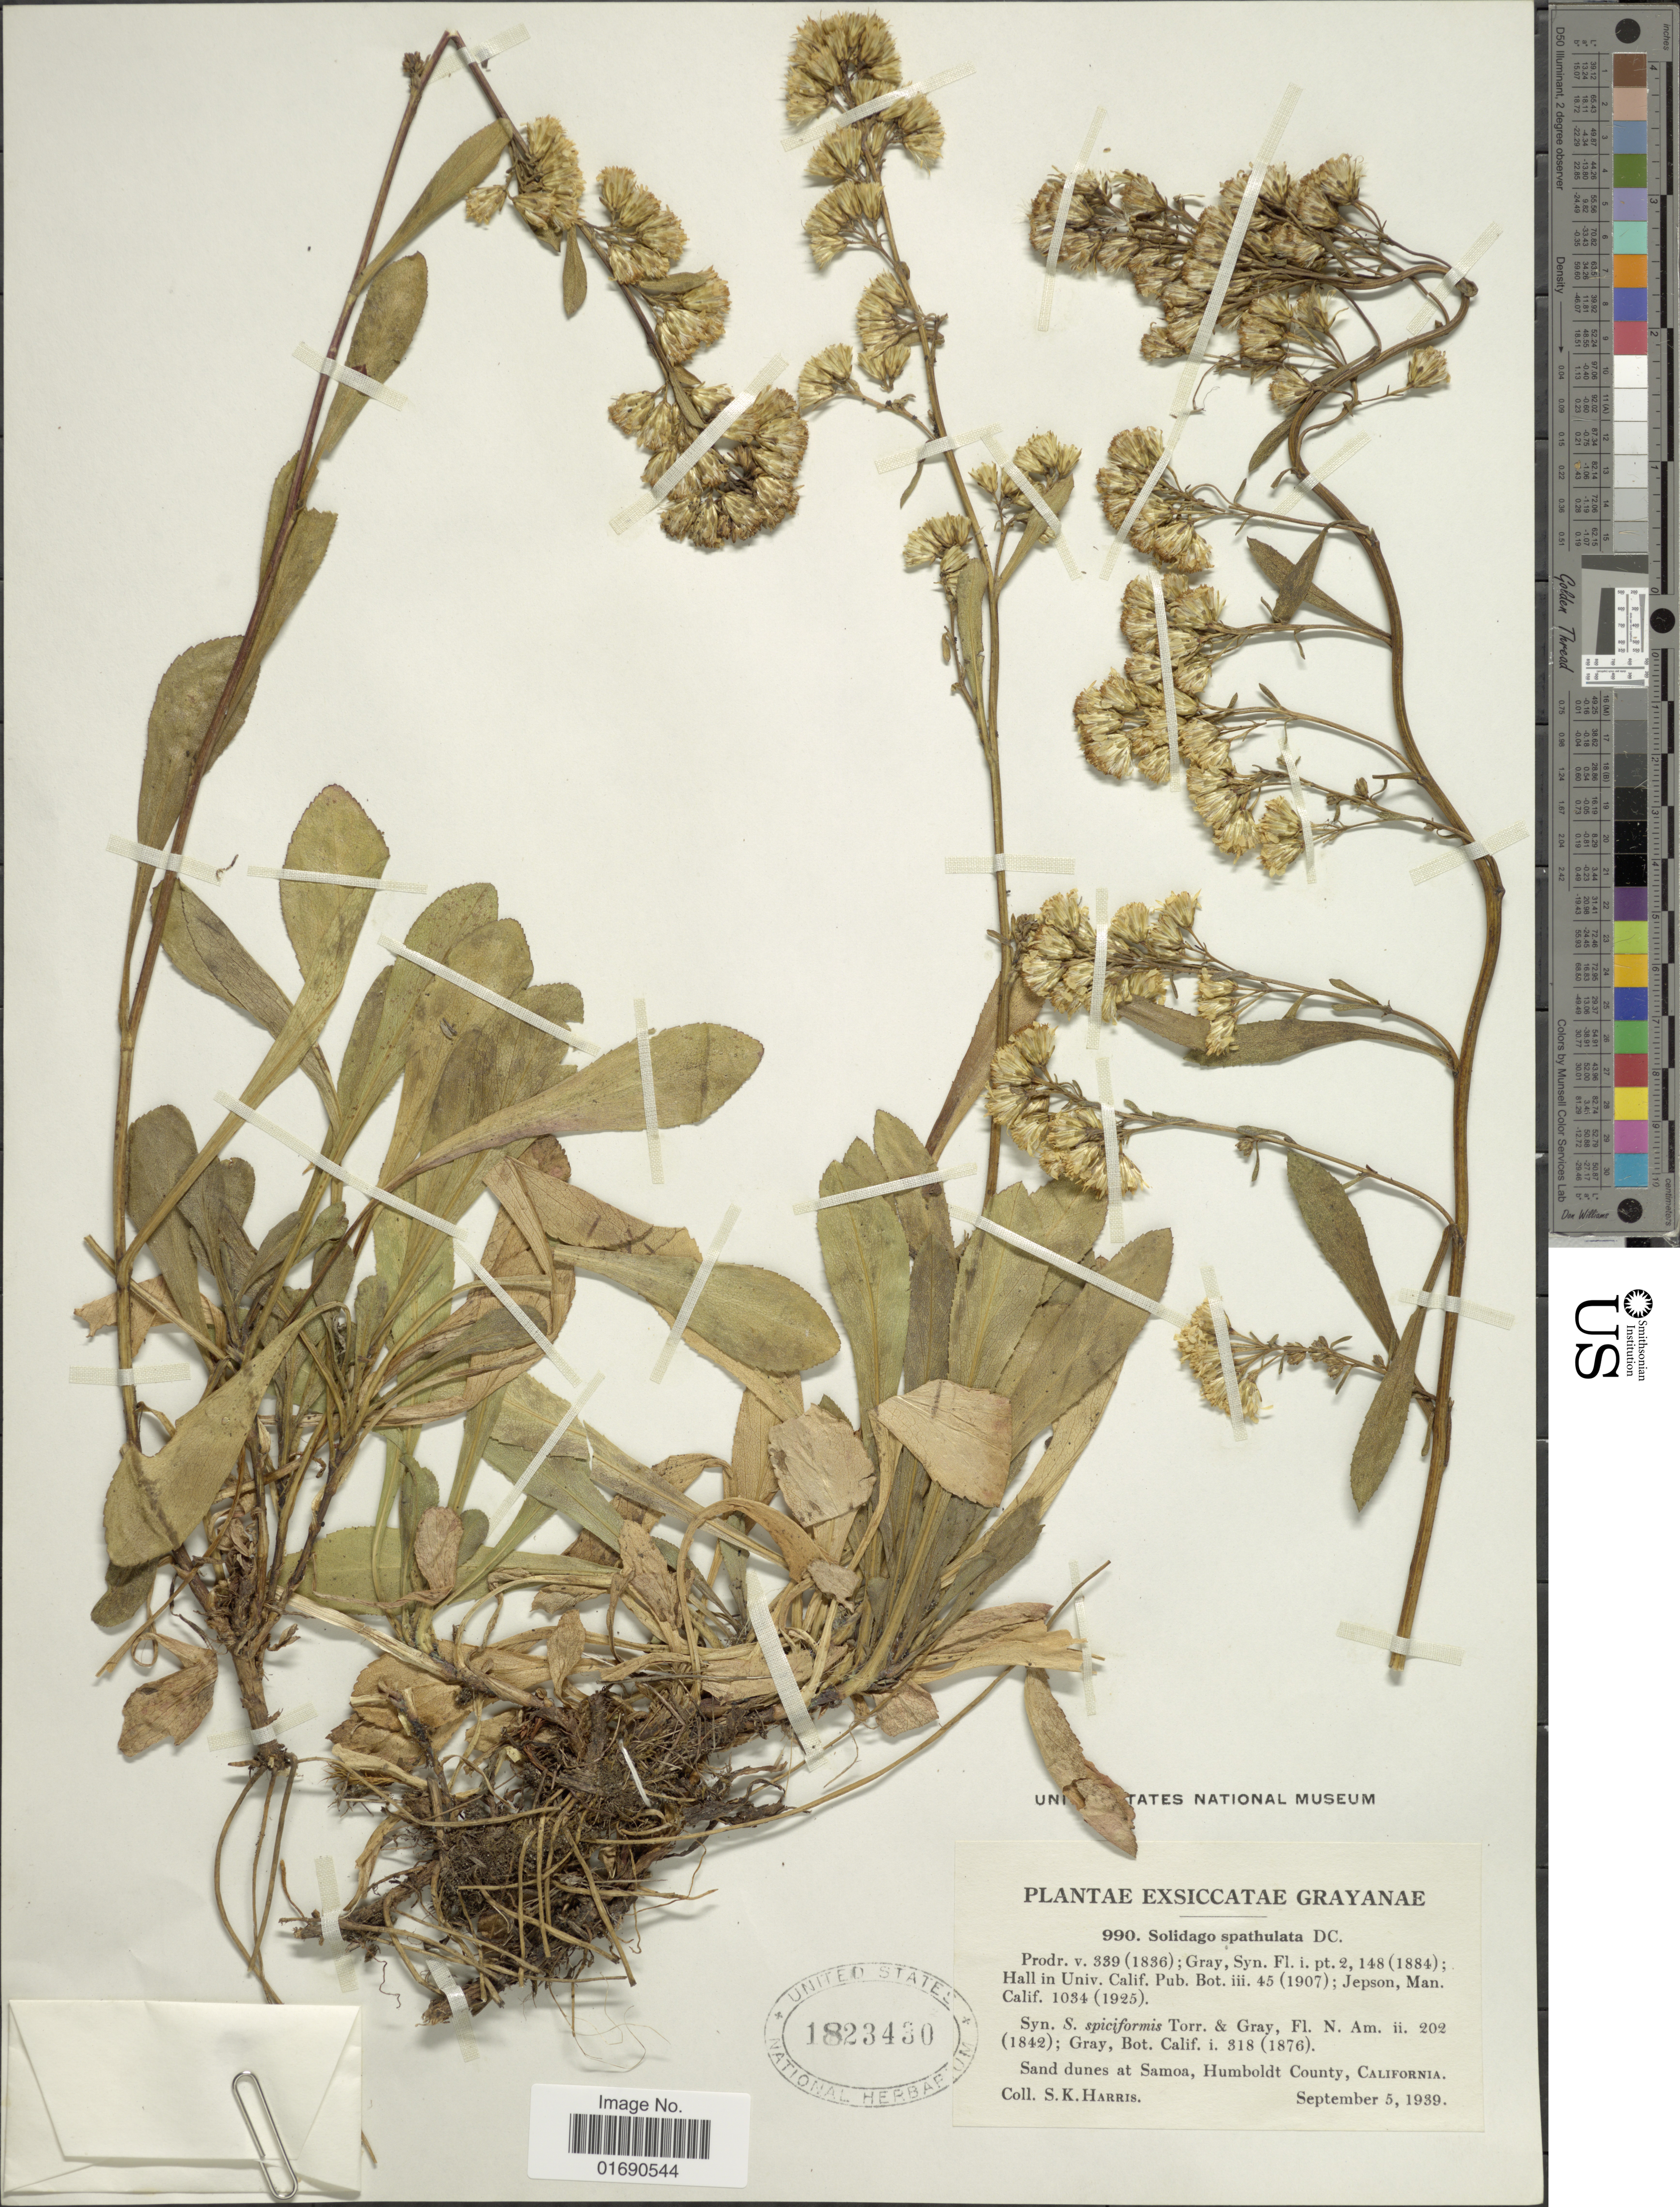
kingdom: Plantae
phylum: Tracheophyta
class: Magnoliopsida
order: Asterales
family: Asteraceae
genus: Solidago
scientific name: Solidago spathulata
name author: DC.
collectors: S. K. Harris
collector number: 990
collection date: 1939-09-05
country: United States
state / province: California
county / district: Humboldt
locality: Sand dunes at Samoa, Humbodt County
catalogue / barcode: US 1823430